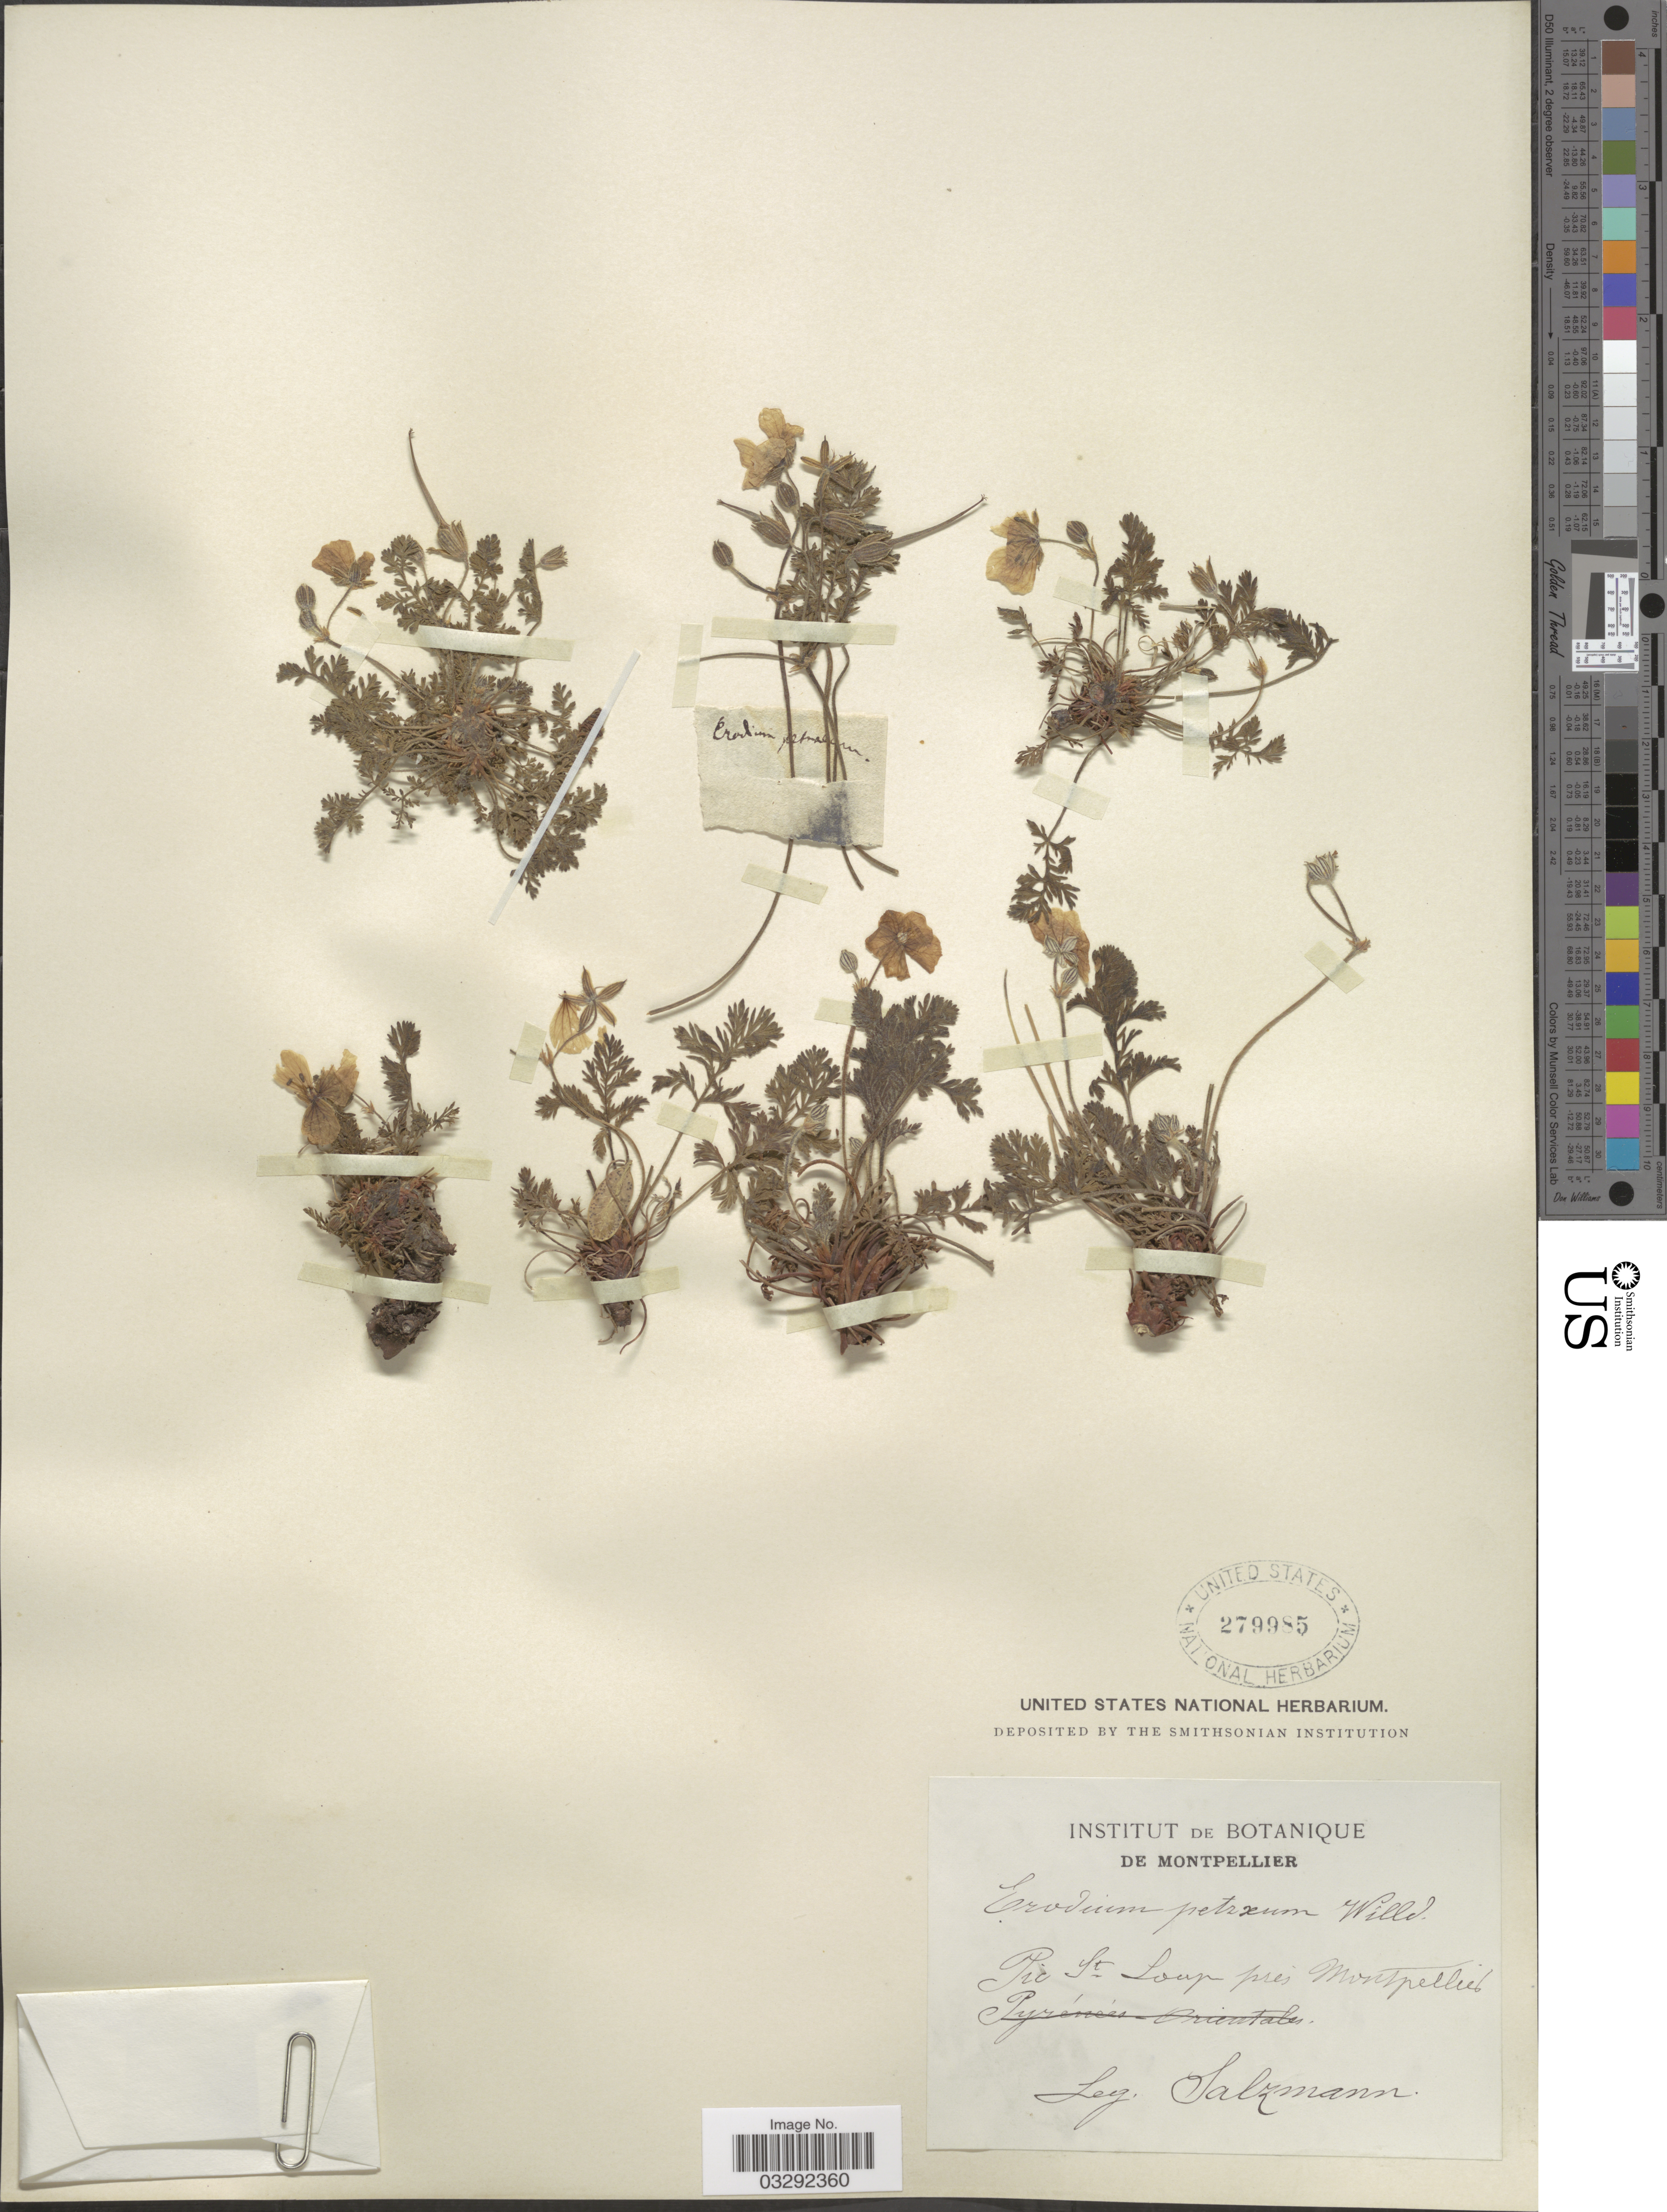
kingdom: Plantae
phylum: Tracheophyta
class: Magnoliopsida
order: Geraniales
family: Geraniaceae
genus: Erodium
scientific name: Erodium petraeum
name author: (Gouan) Willd.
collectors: -- Salzmann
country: France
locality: Pic St Loup prés Montpellier.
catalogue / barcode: US 279985